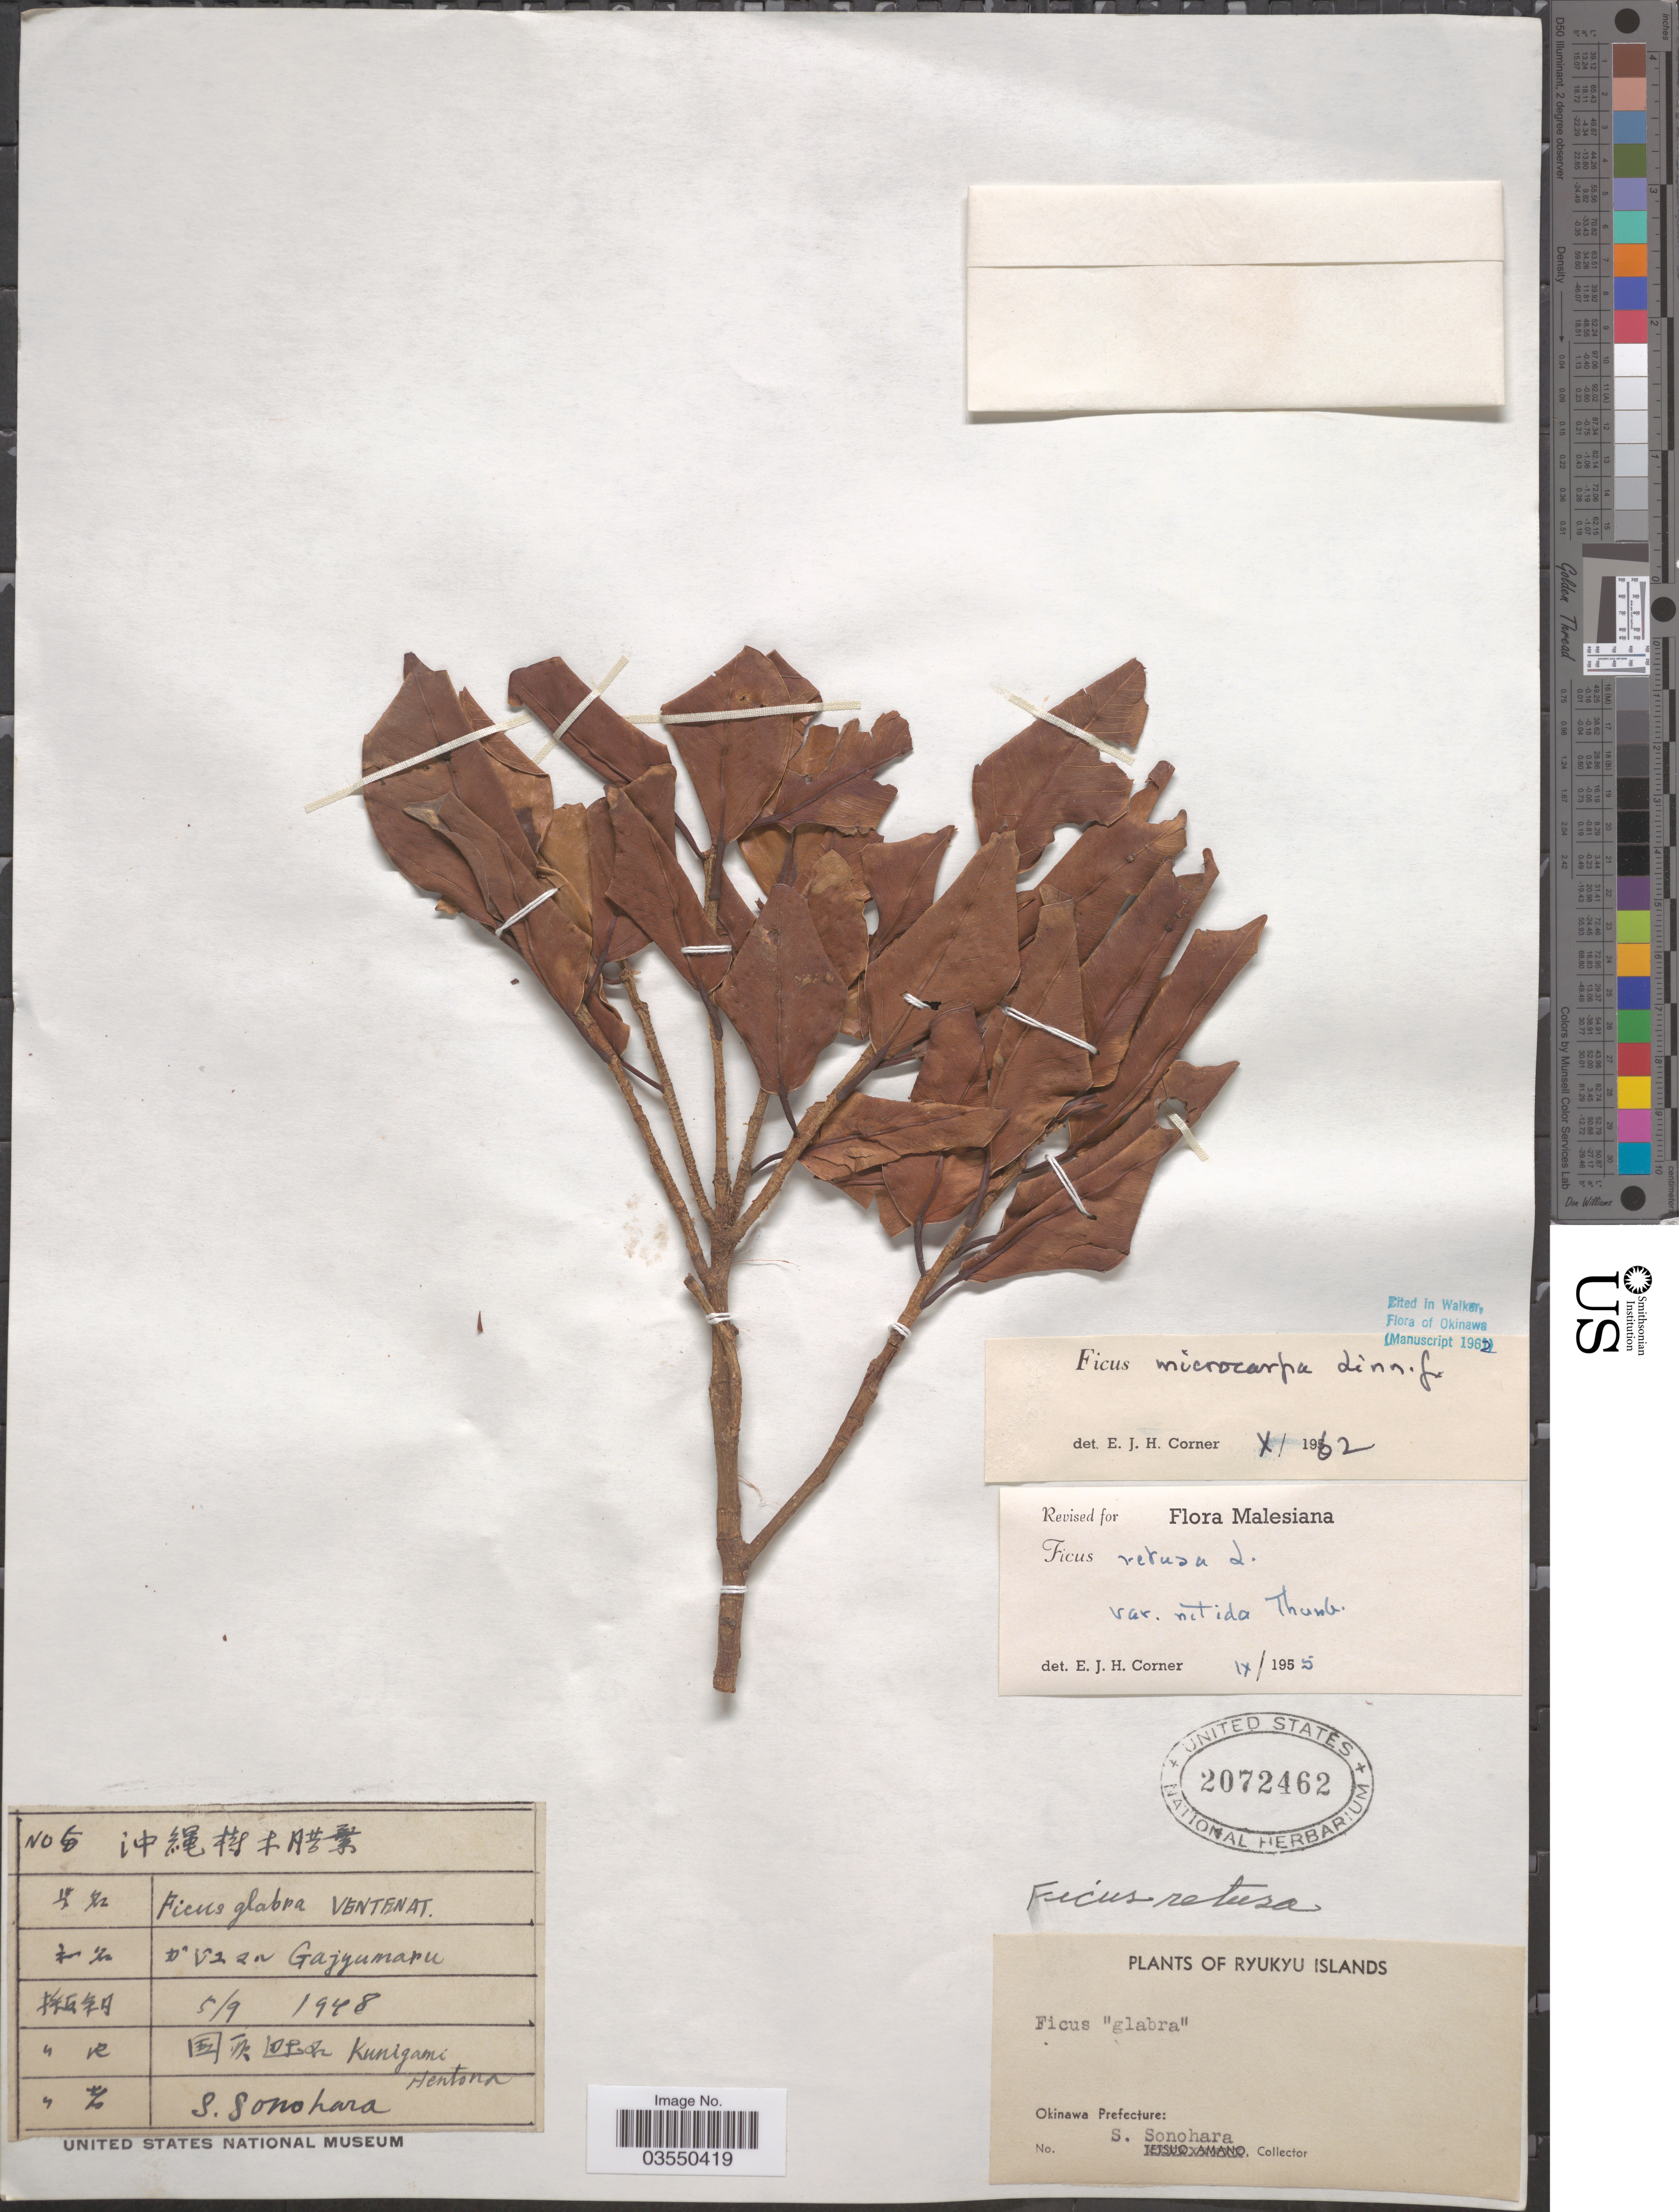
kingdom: Plantae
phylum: Tracheophyta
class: Magnoliopsida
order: Rosales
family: Moraceae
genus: Ficus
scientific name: Ficus microcarpa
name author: L. f.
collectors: S. Sonohara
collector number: X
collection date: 1948-09-05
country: Japan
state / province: Okinawa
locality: Ryukyu Islands. Okinawa Prefecture. X kunigami Hentona.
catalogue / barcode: US 2072462